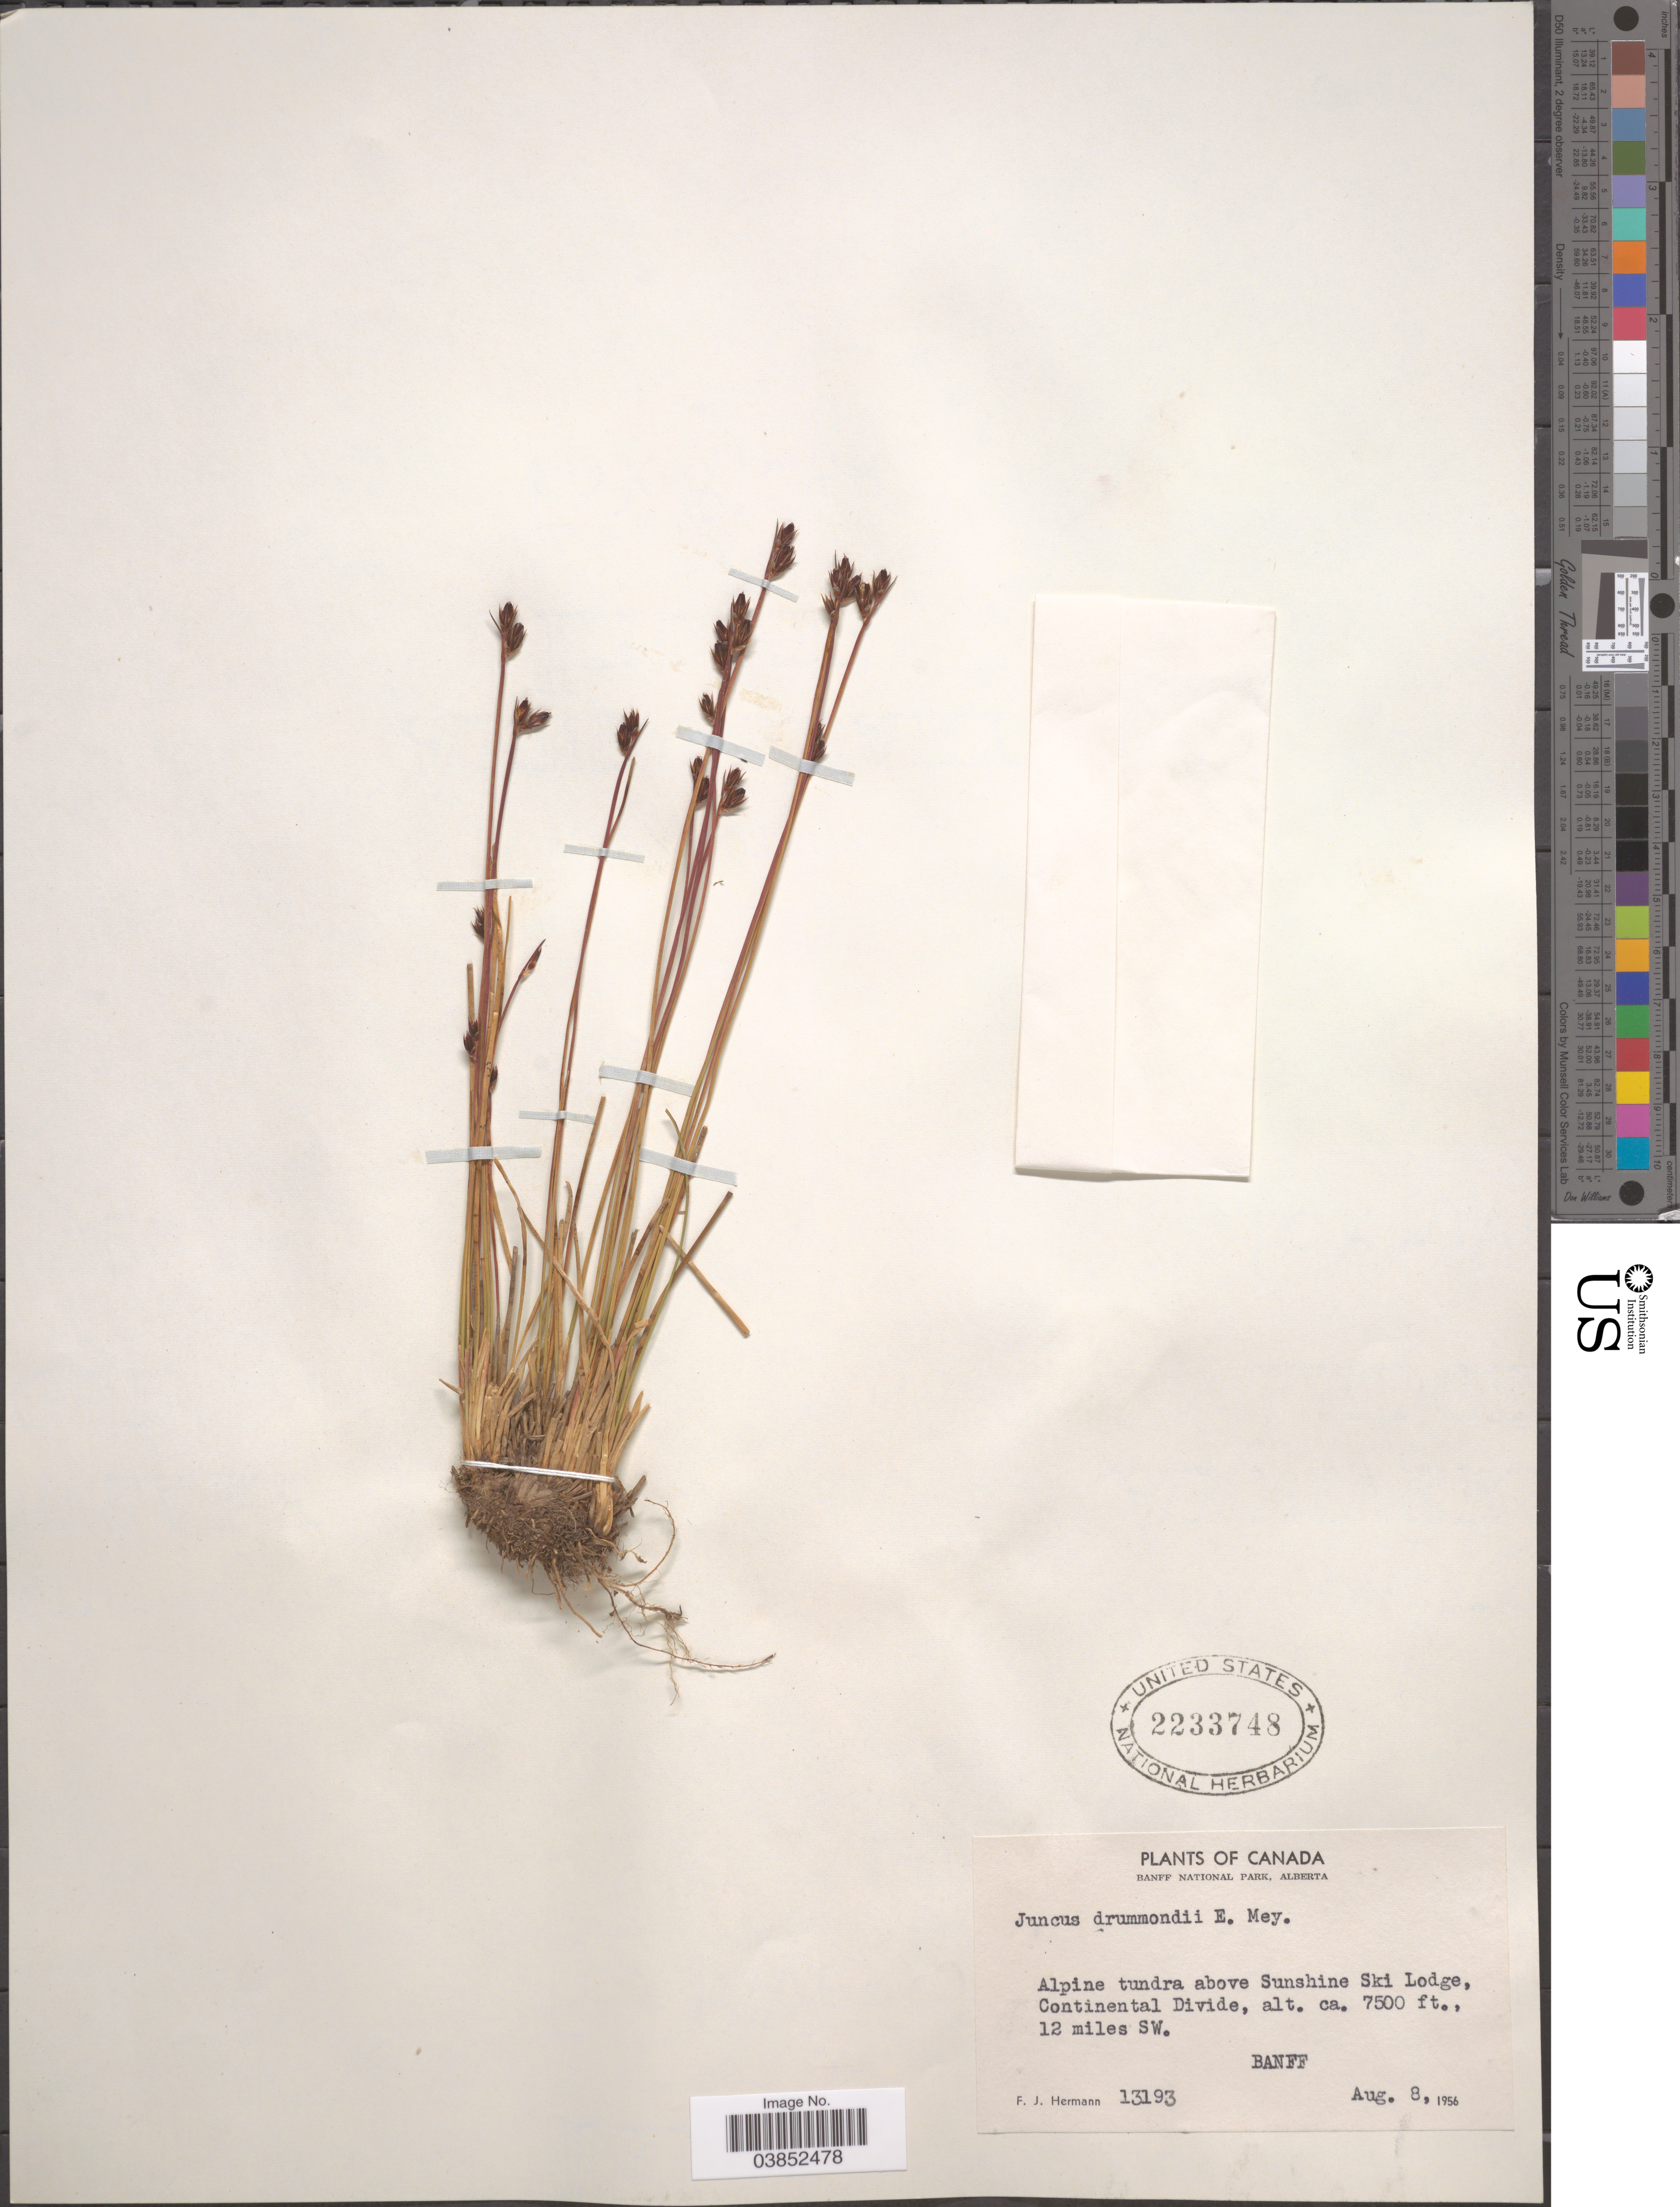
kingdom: Plantae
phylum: Tracheophyta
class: Liliopsida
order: Poales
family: Juncaceae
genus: Juncus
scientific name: Juncus drummondii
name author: E. Mey.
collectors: F. J. Hermann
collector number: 13193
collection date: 1956-08-08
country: Canada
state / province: Alberta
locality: Banff National Park. Above Sunshine Ski Lodge, Continental Divide, 12 miles SW. Banff.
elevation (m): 2286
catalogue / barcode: US 2233748